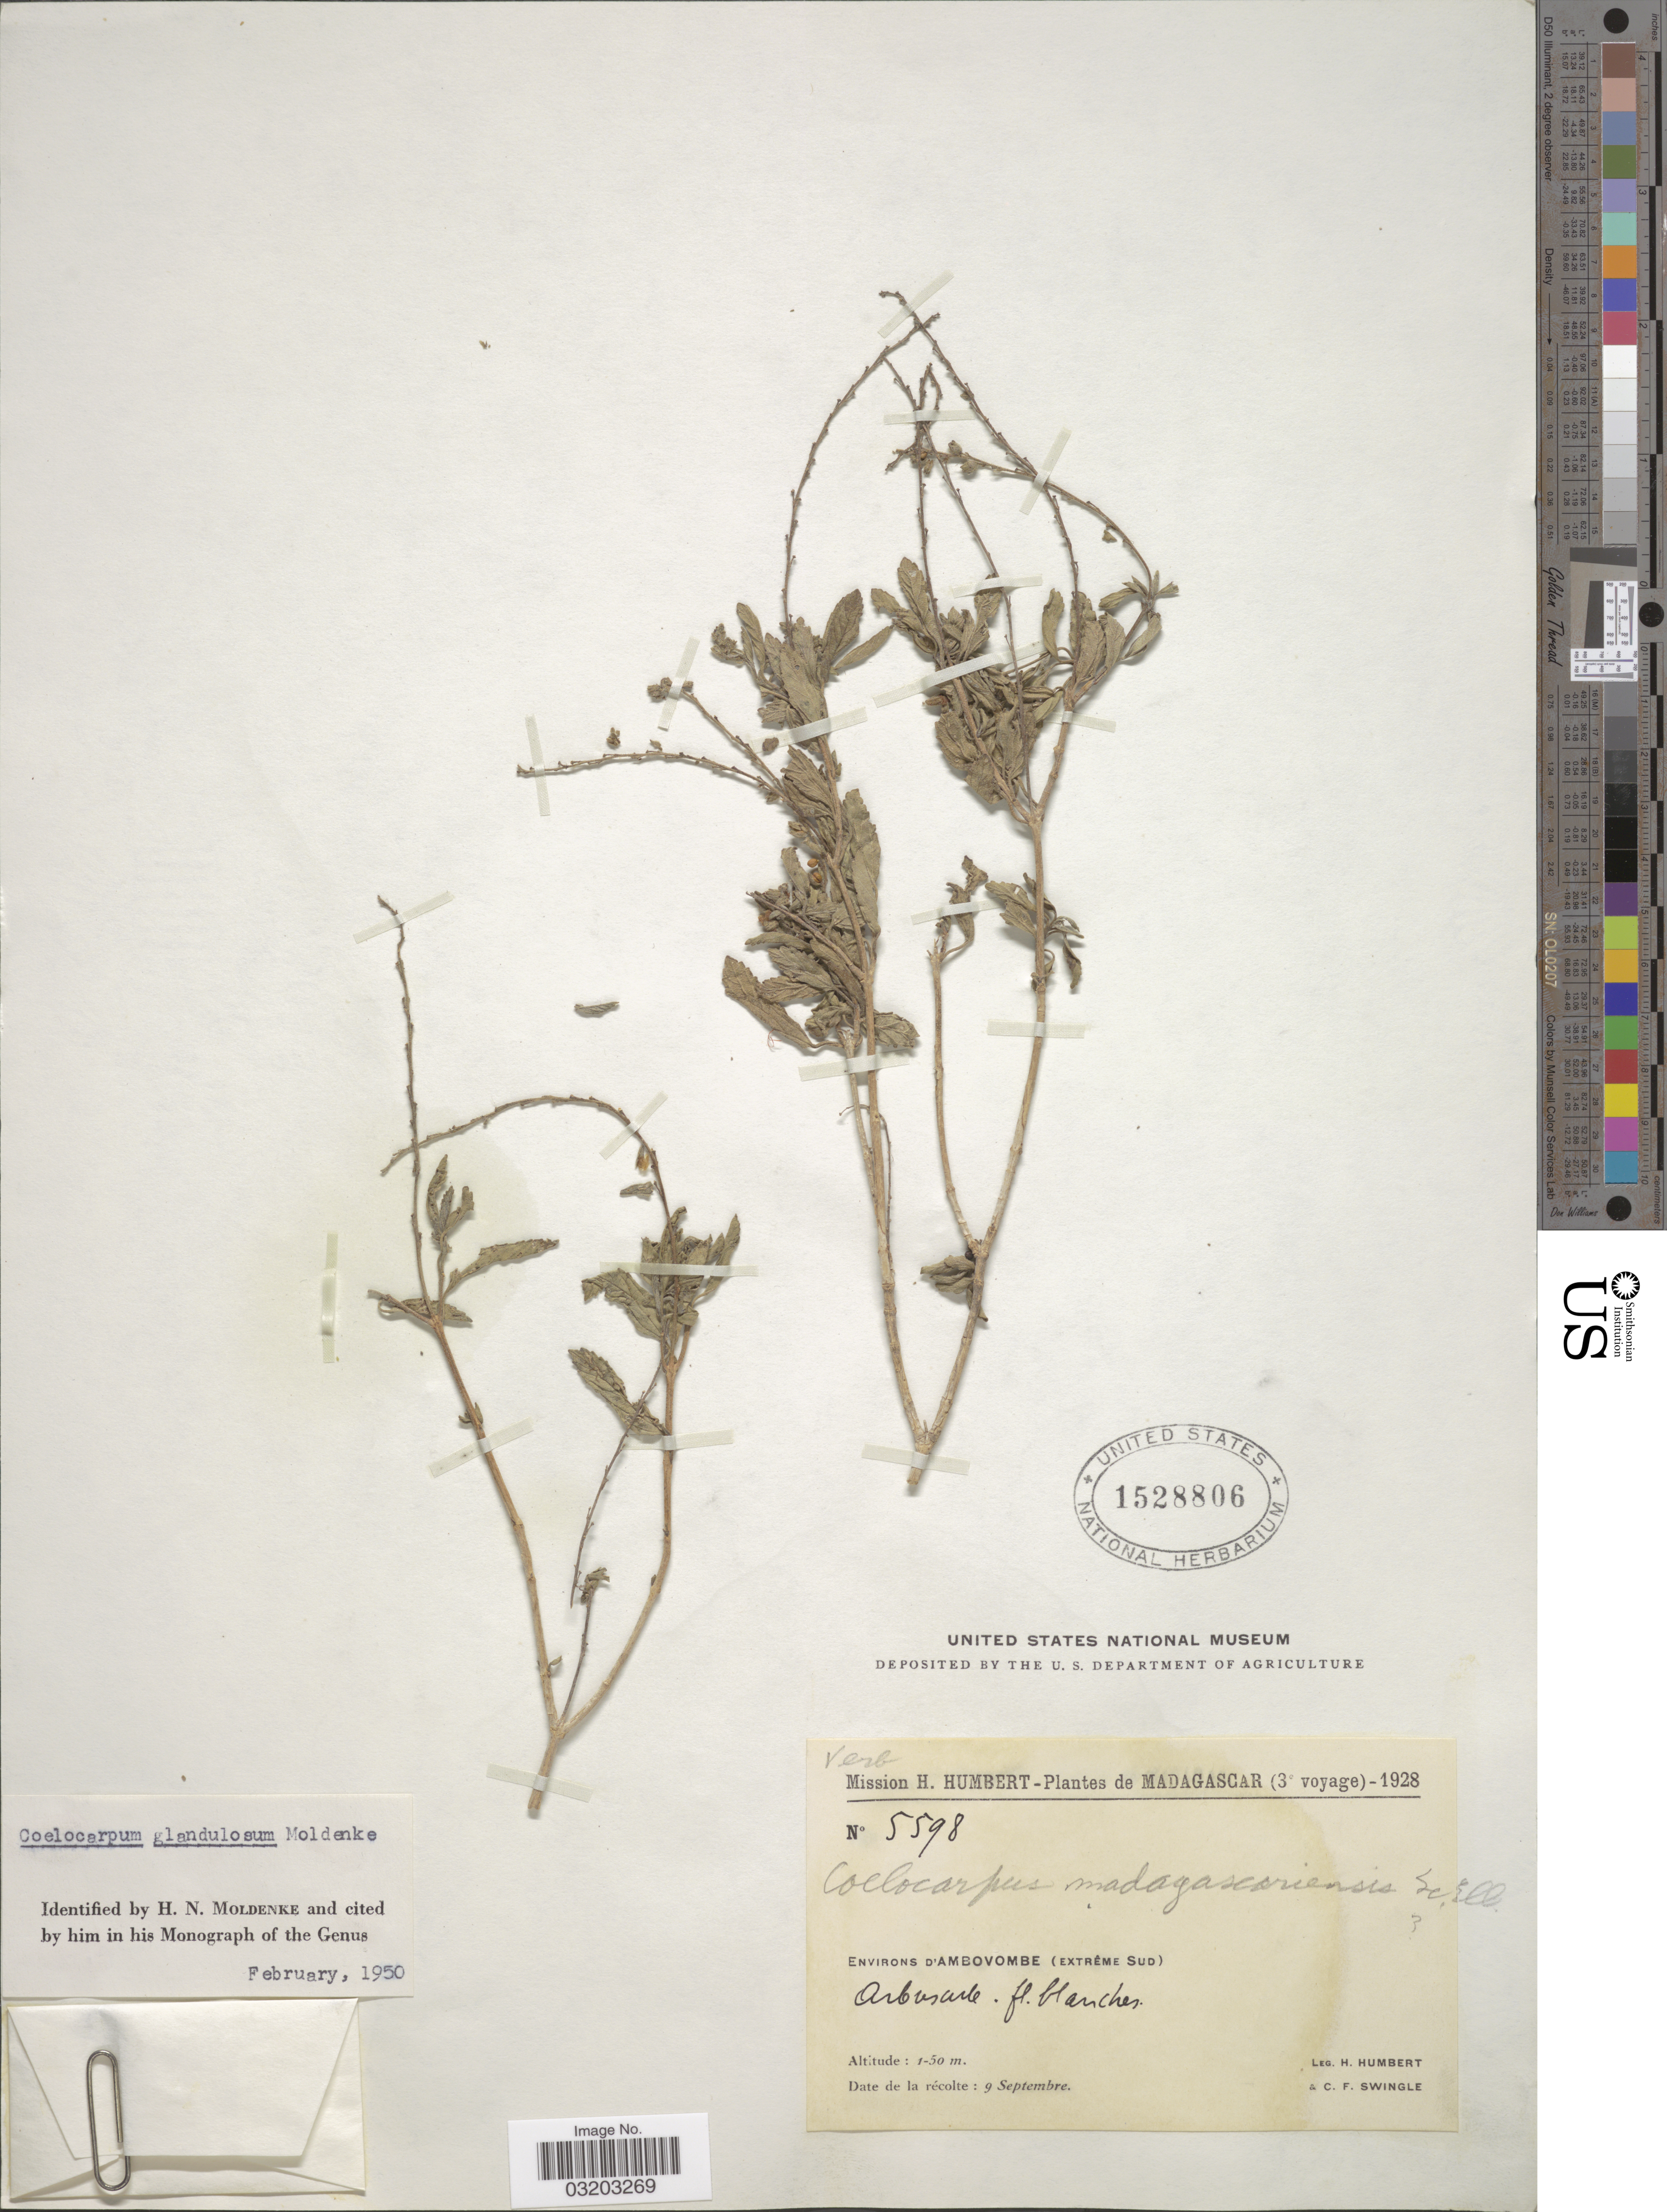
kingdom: Plantae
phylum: Tracheophyta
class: Magnoliopsida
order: Lamiales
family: Verbenaceae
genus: Coelocarpum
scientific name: Coelocarpum glandulosum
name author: Moldenke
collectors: H. Humbert & C. Swingle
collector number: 5598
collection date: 1928-09-09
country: Madagascar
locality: Environs d'Ambovombe (extréme Sud).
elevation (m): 1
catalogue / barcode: US 1528806